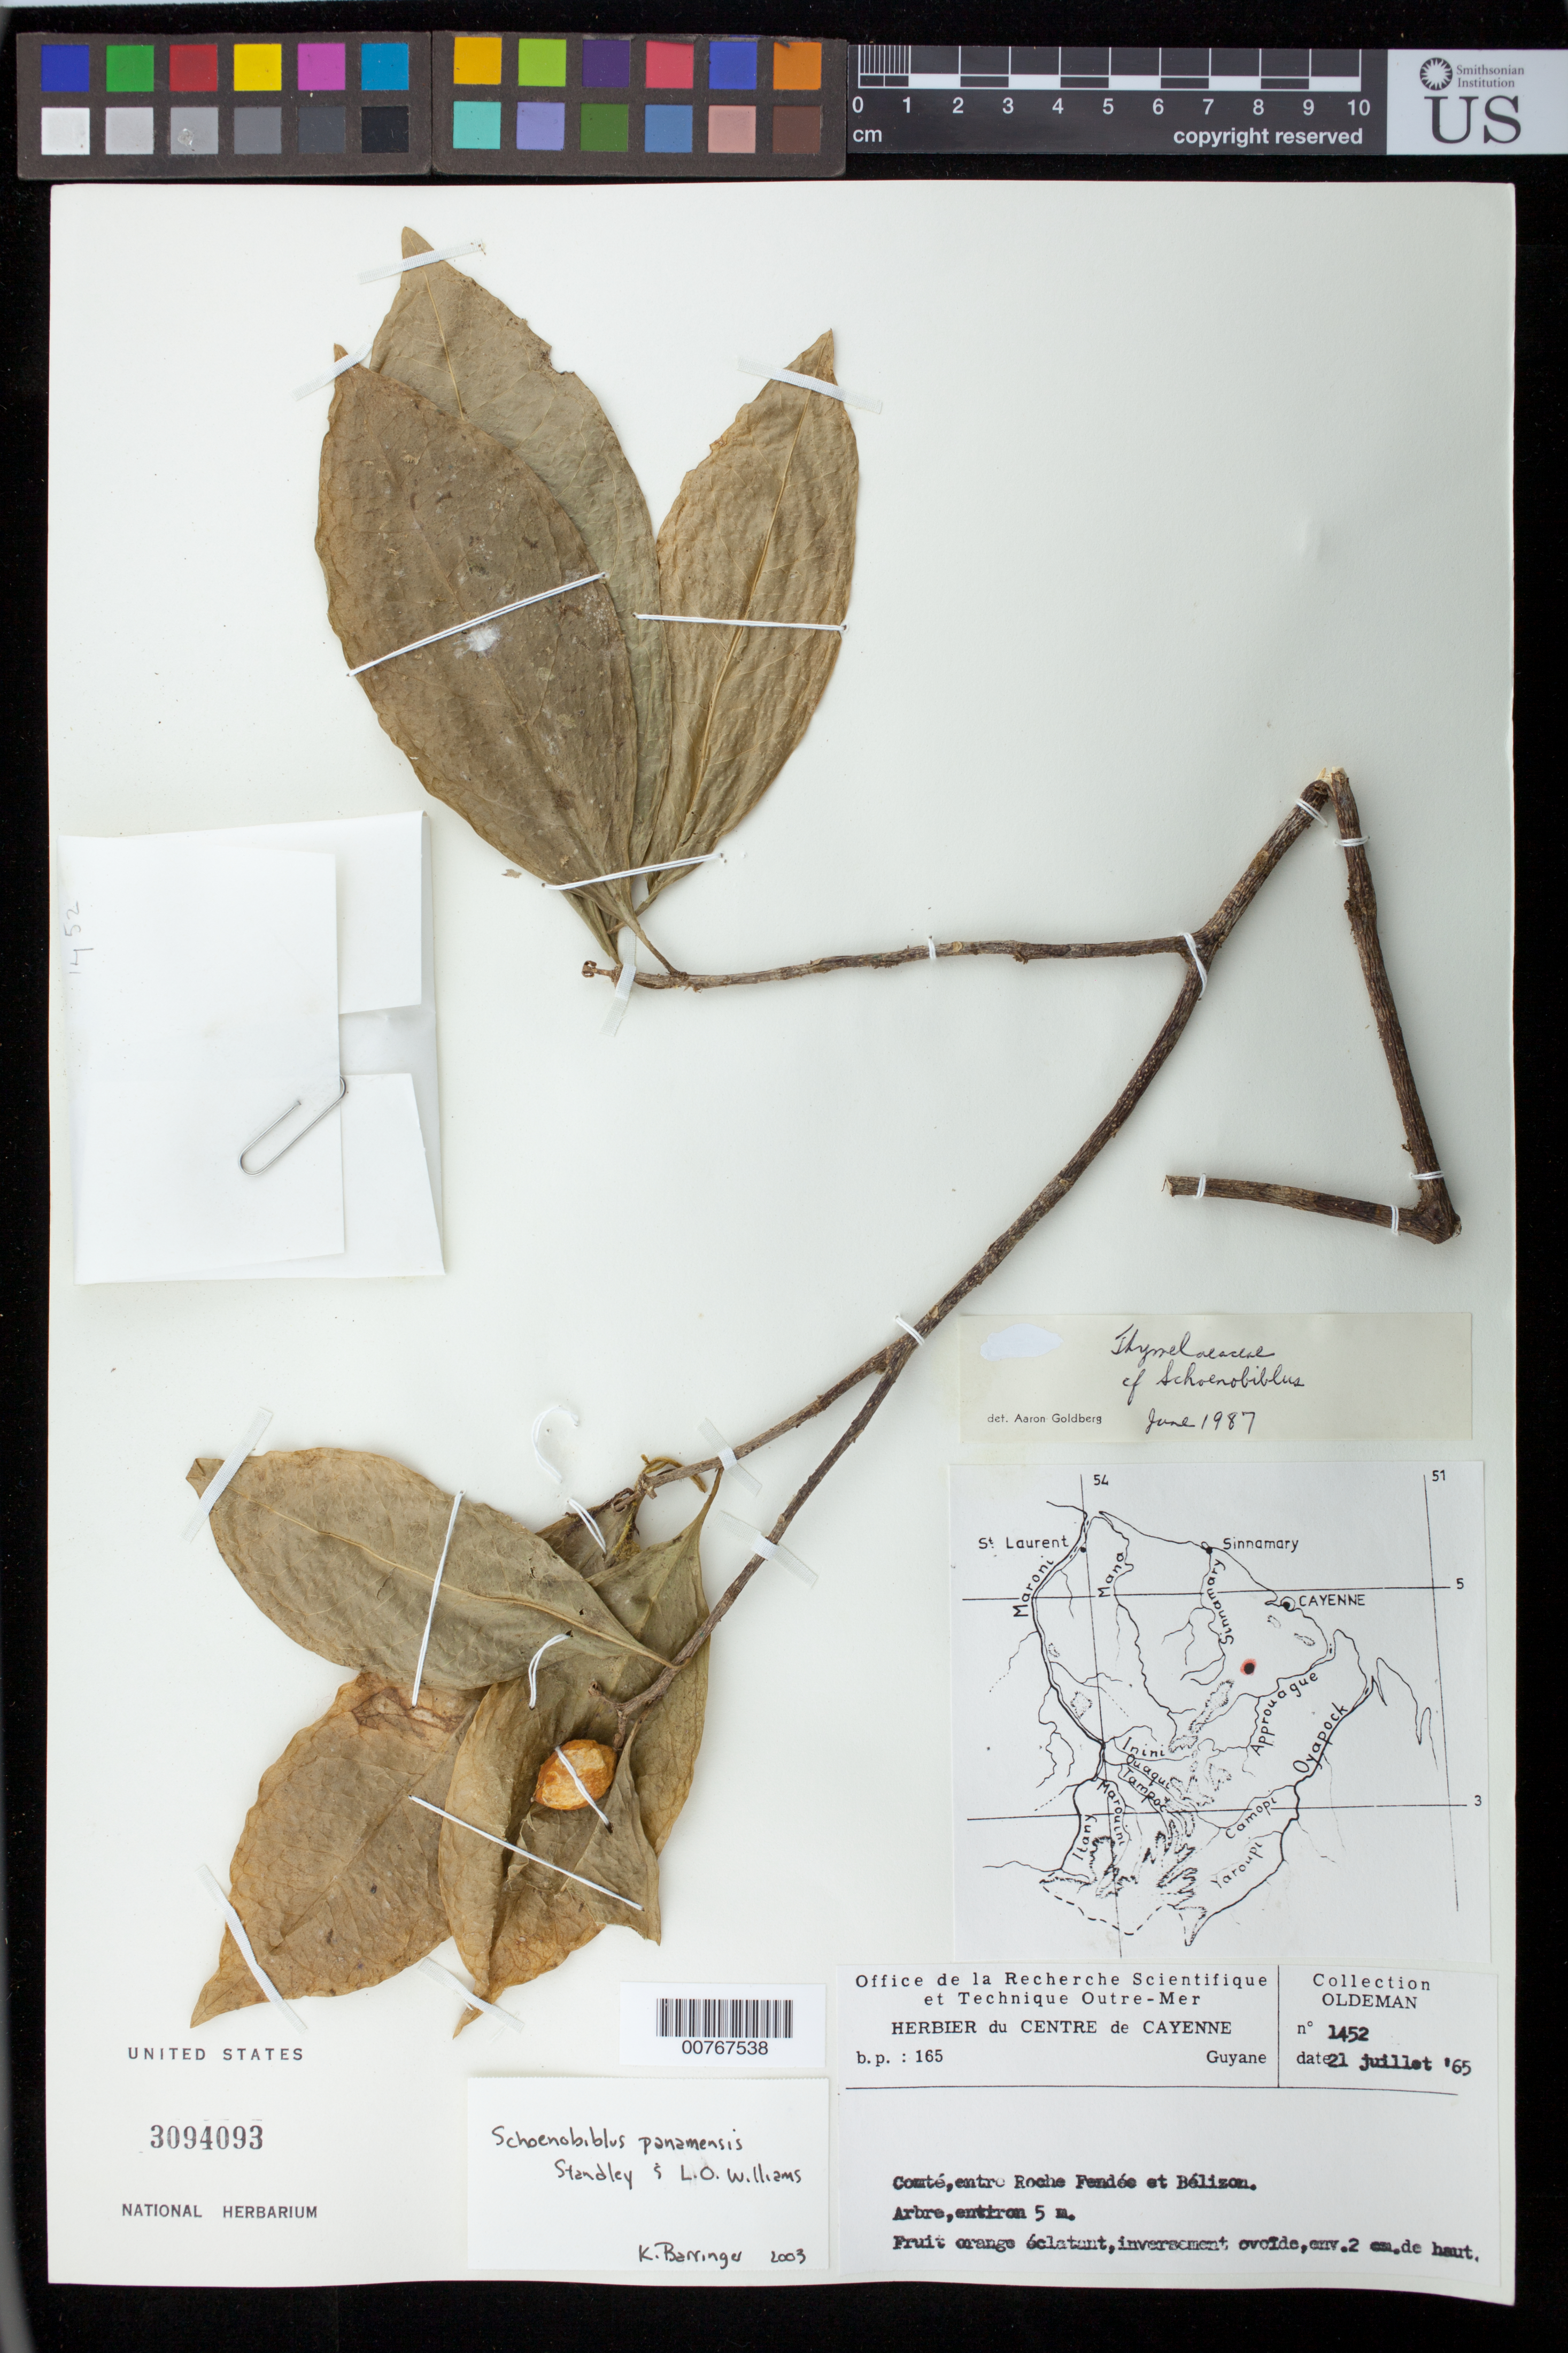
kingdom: Plantae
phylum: Tracheophyta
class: Magnoliopsida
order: Malvales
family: Thymelaeaceae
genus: Schoenobiblus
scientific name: Schoenobiblus panamensis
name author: Standl. & L.O. Williams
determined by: Barringer, K. A.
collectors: R. Oldeman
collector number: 1452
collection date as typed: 21-Jul-65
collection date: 1965-07-21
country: French Guiana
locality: Comté R., entre Roche Fendée et Bélizon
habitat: Fern vegetation on riverbank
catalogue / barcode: US 3094093